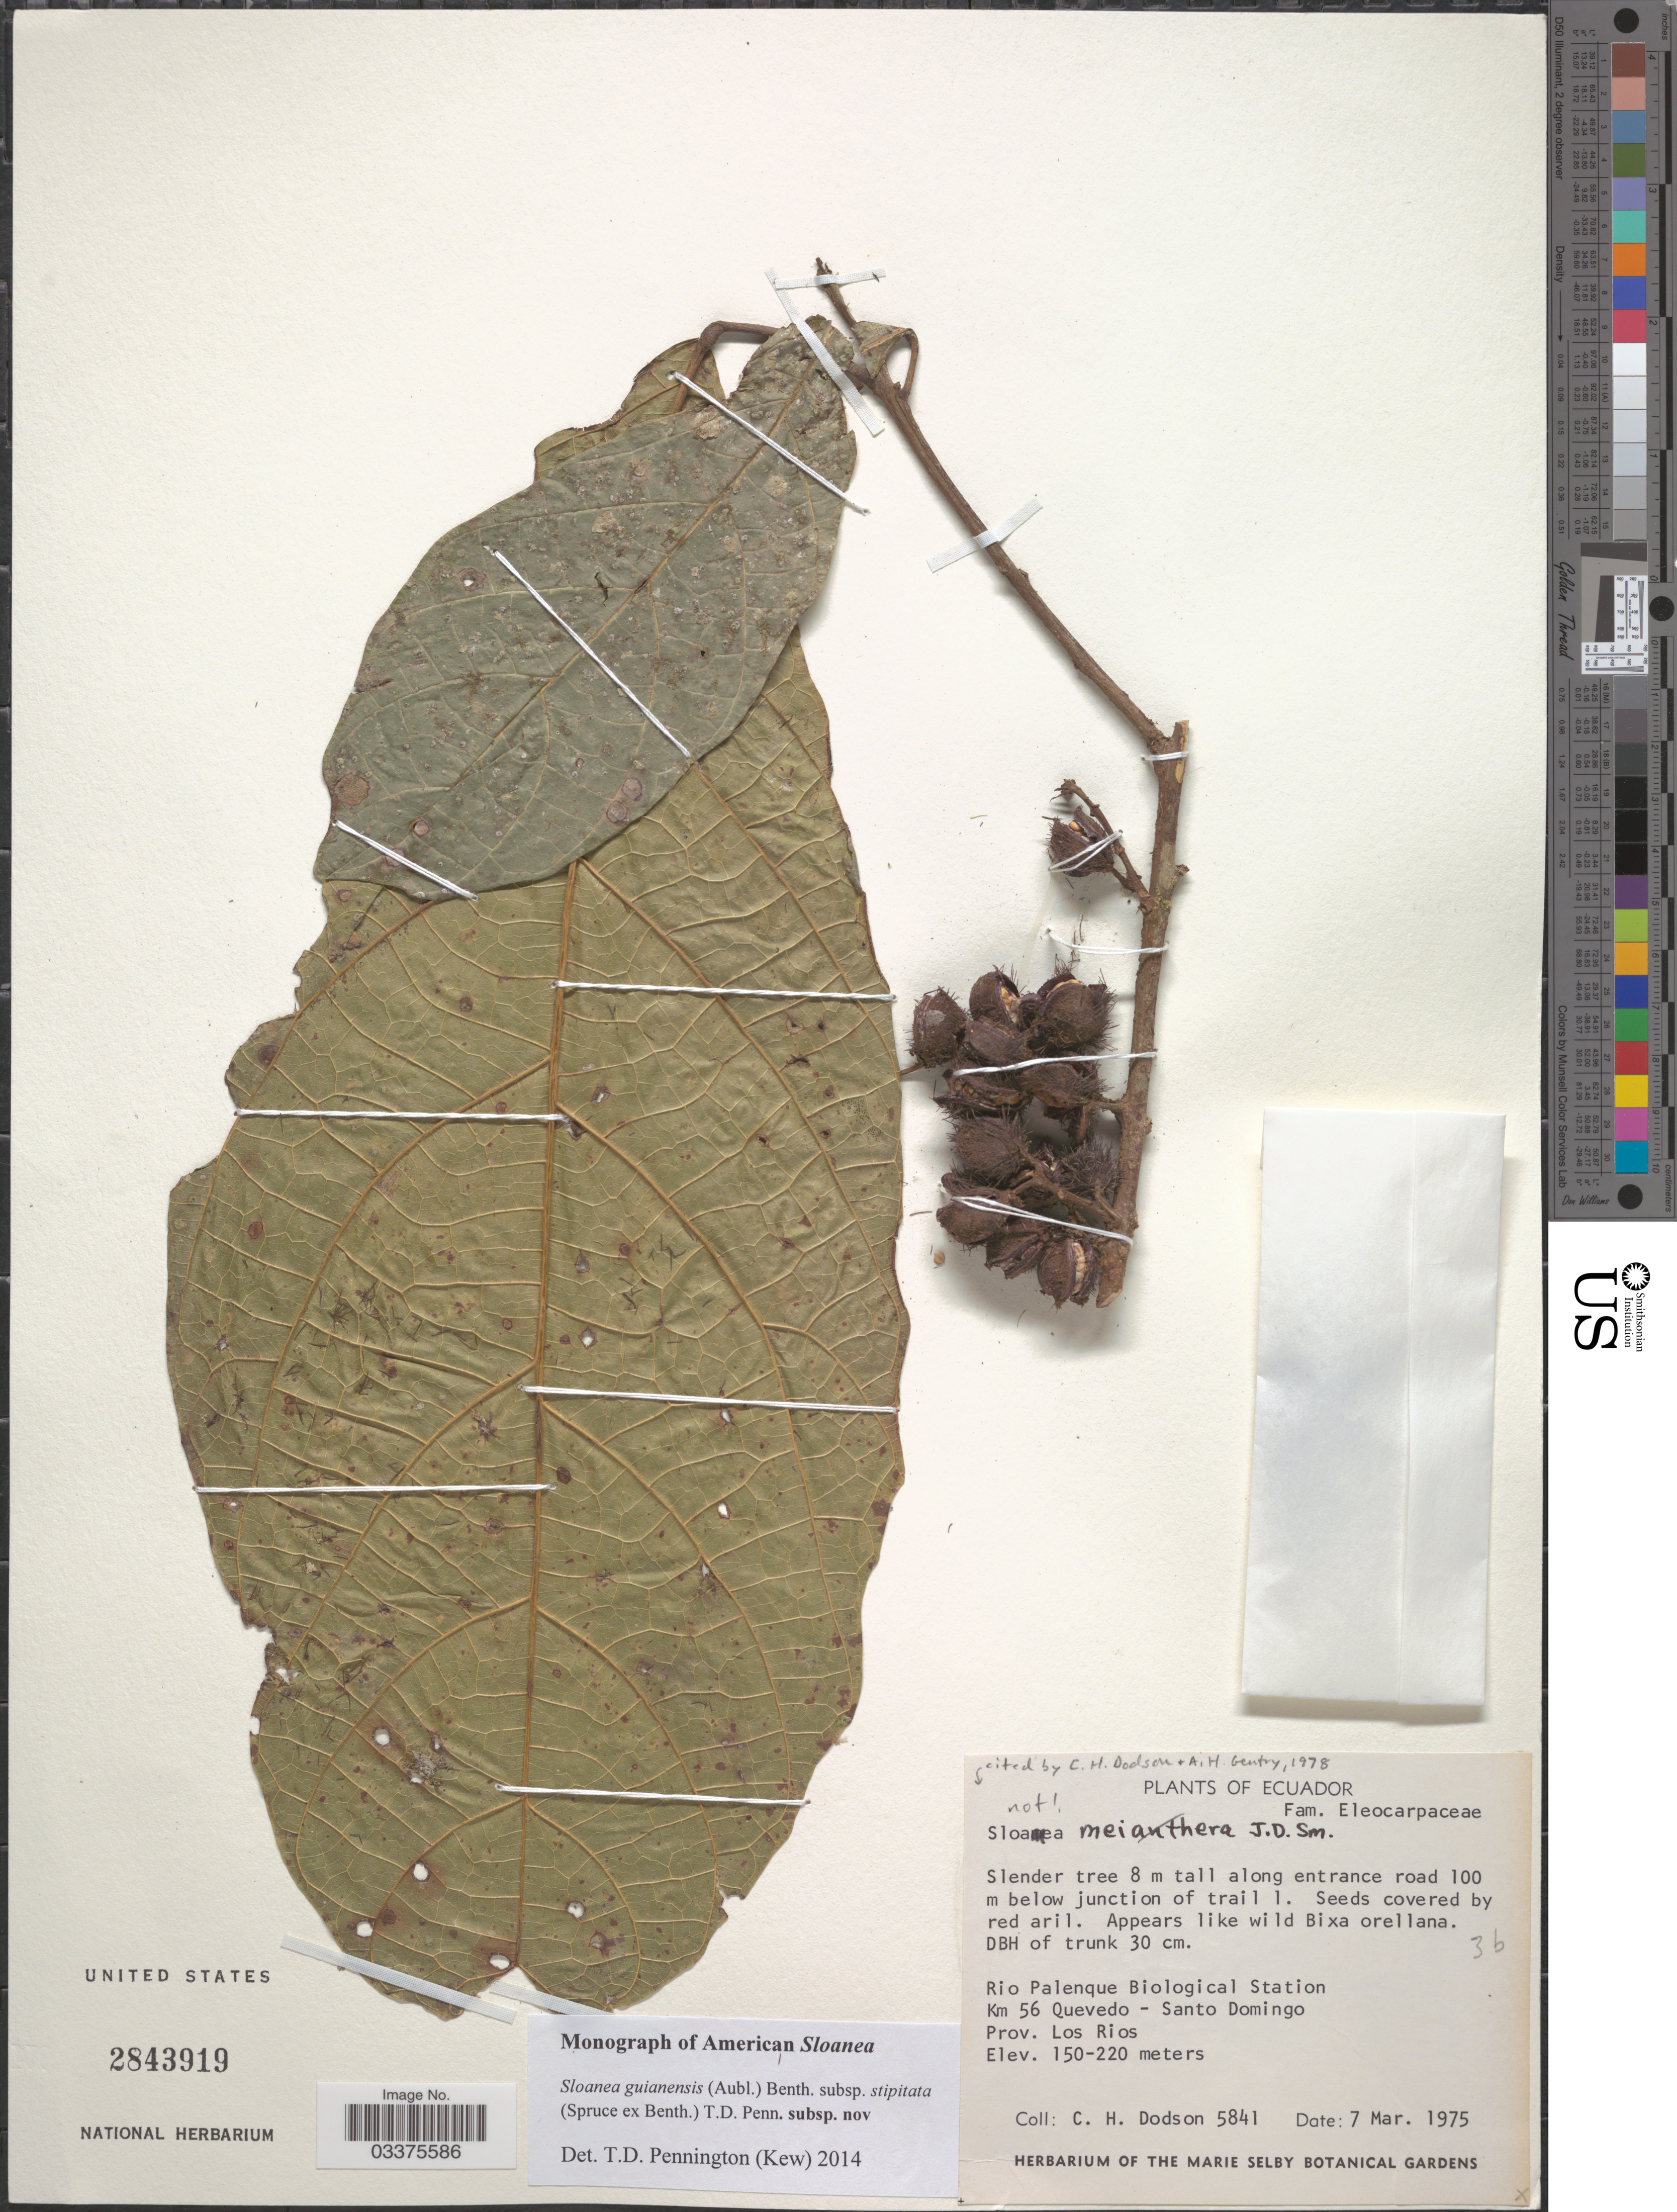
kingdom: Plantae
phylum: Tracheophyta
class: Magnoliopsida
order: Oxalidales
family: Elaeocarpaceae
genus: Sloanea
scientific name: Sloanea guianensis subsp. stipitata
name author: (Spruce ex Benth.) T.D. Penn.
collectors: C. H. Dodson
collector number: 5841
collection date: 1975-03-07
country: Ecuador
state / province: Los Ríos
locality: Rio Palenque Biological Station Km 56 Quevedo - Santo Domingo.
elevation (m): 150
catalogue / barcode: US 2843919